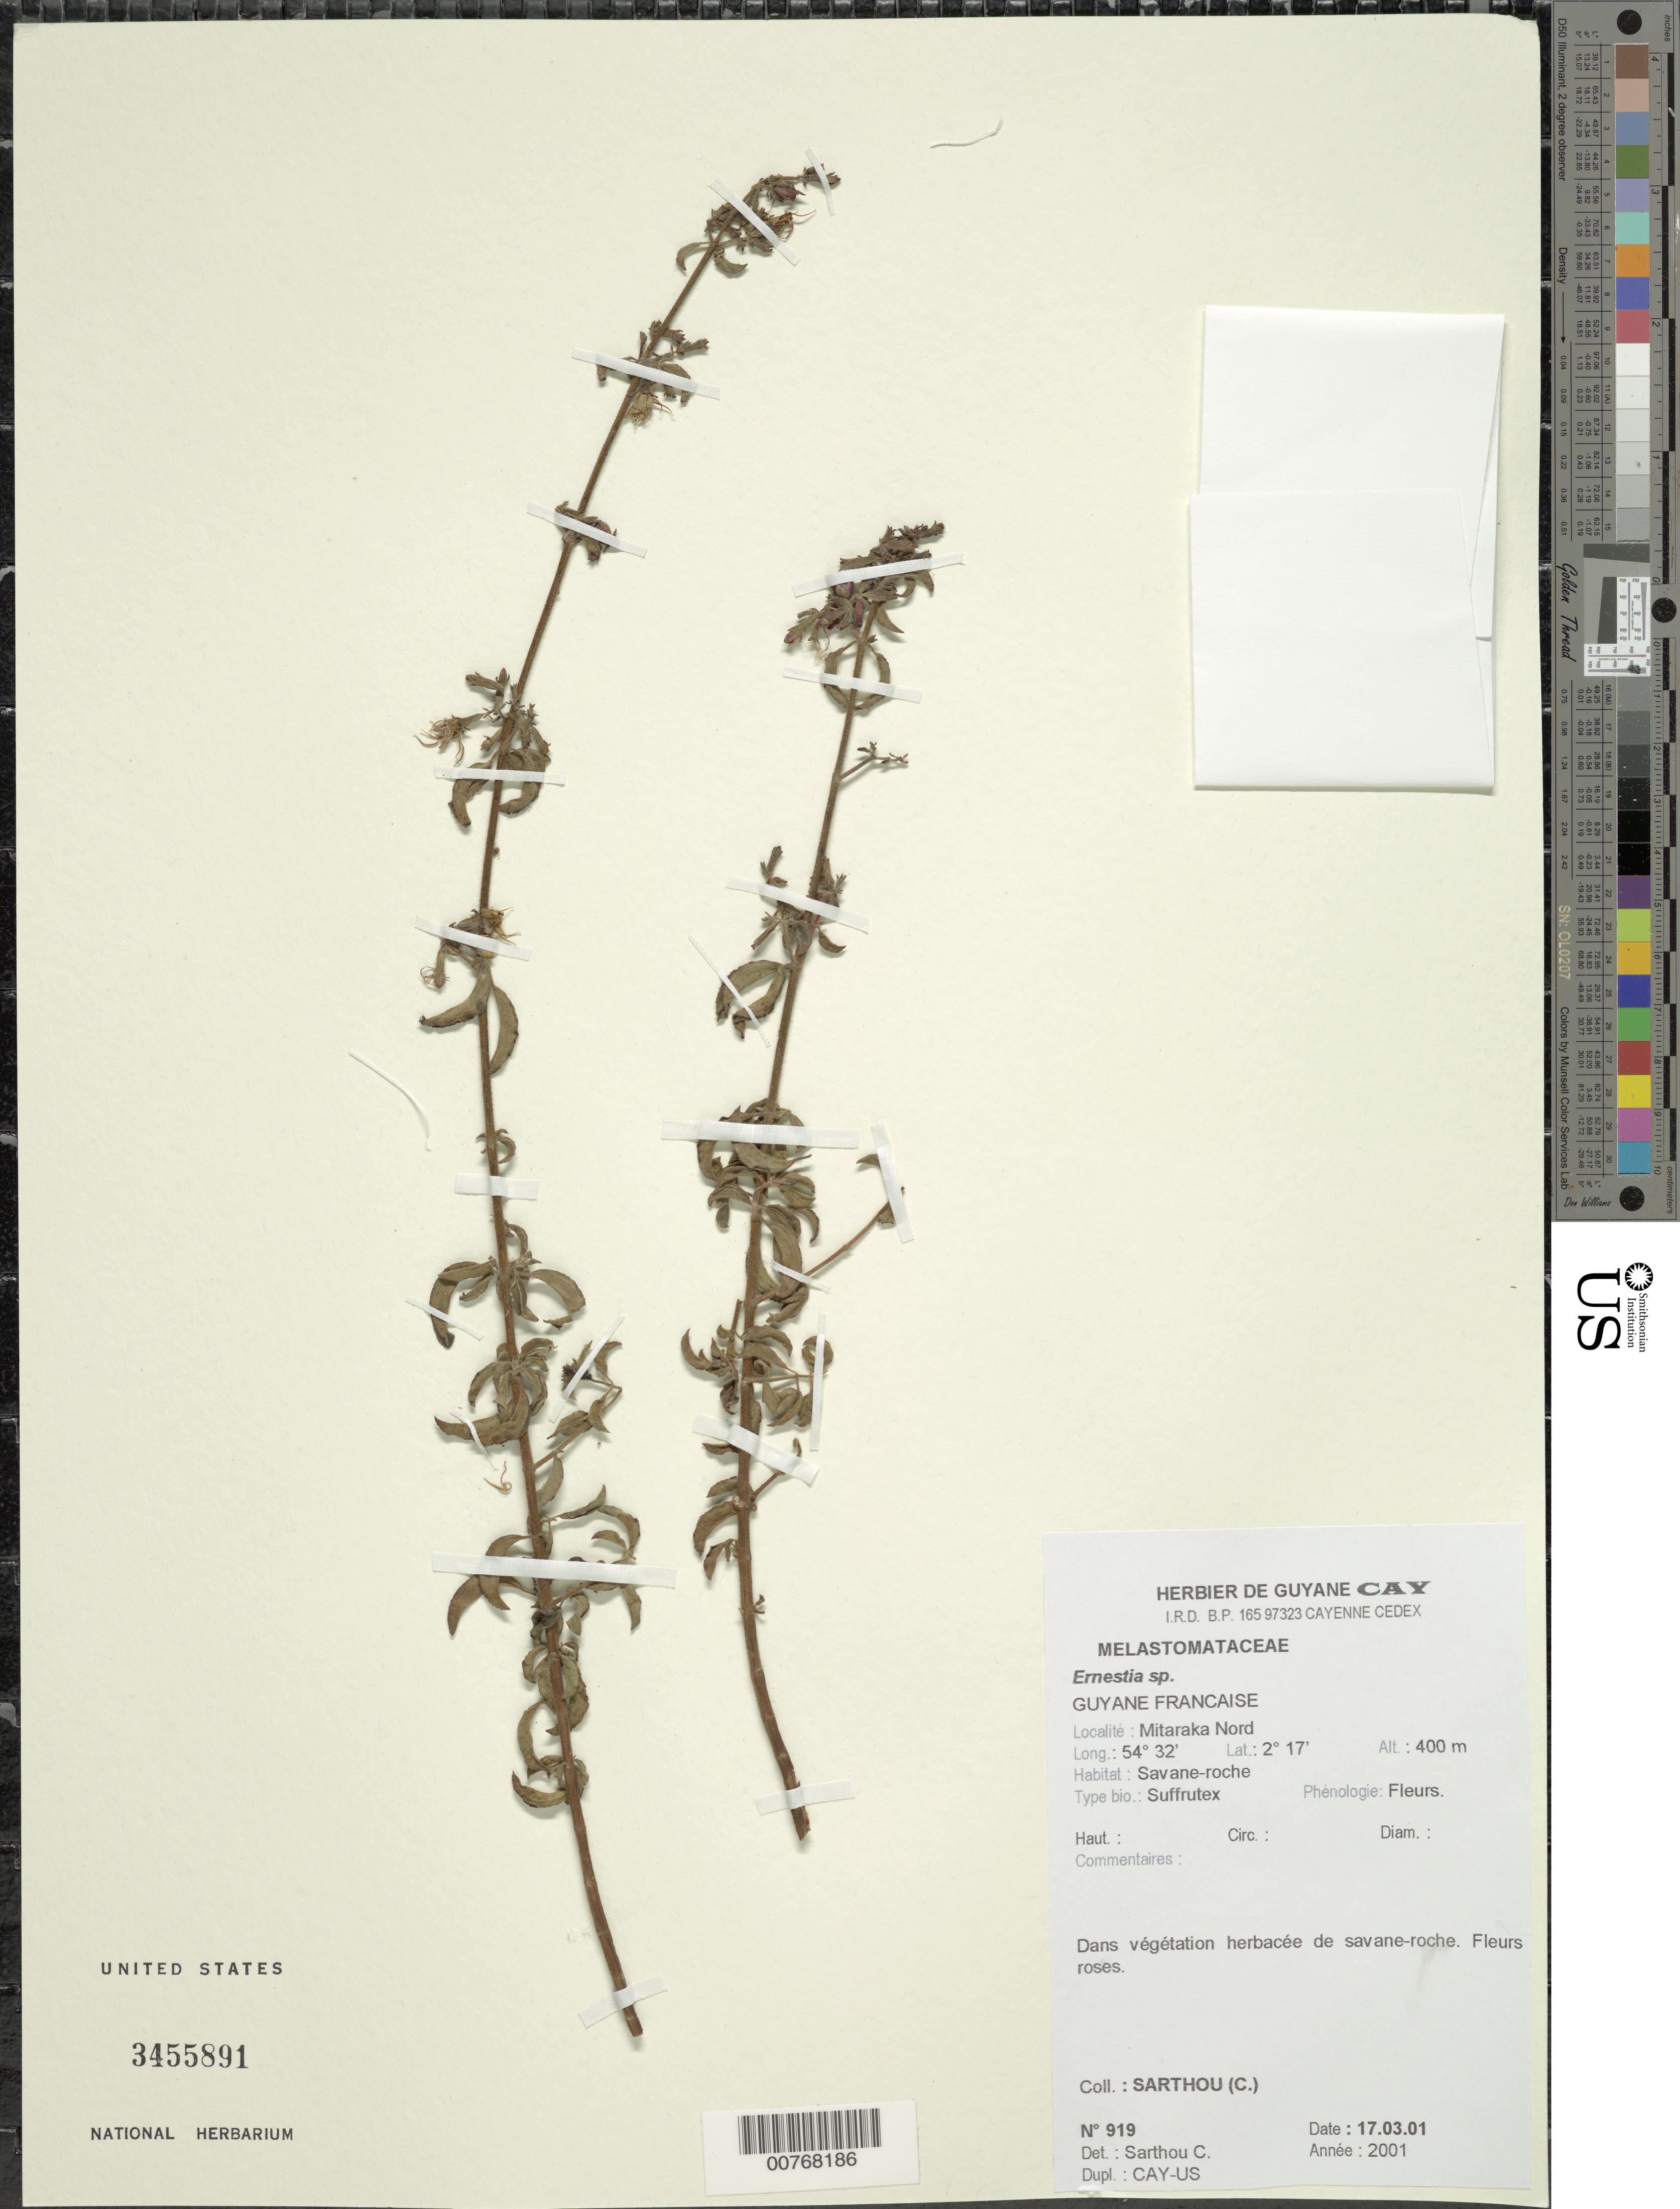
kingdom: Plantae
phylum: Tracheophyta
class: Magnoliopsida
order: Myrtales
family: Melastomataceae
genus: Ernestia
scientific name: Ernestia blackii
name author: Brade & Markgr.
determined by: Nunes da Silva, Diego, (RB), Jardim Botanico do Rio de Janeiro - Herbario (BRAZIL)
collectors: C. Sarthou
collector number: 919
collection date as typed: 17-Mar-01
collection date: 2001-03-17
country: French Guiana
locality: Mitaraka Nord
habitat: Savane-roche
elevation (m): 400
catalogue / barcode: US 3455891